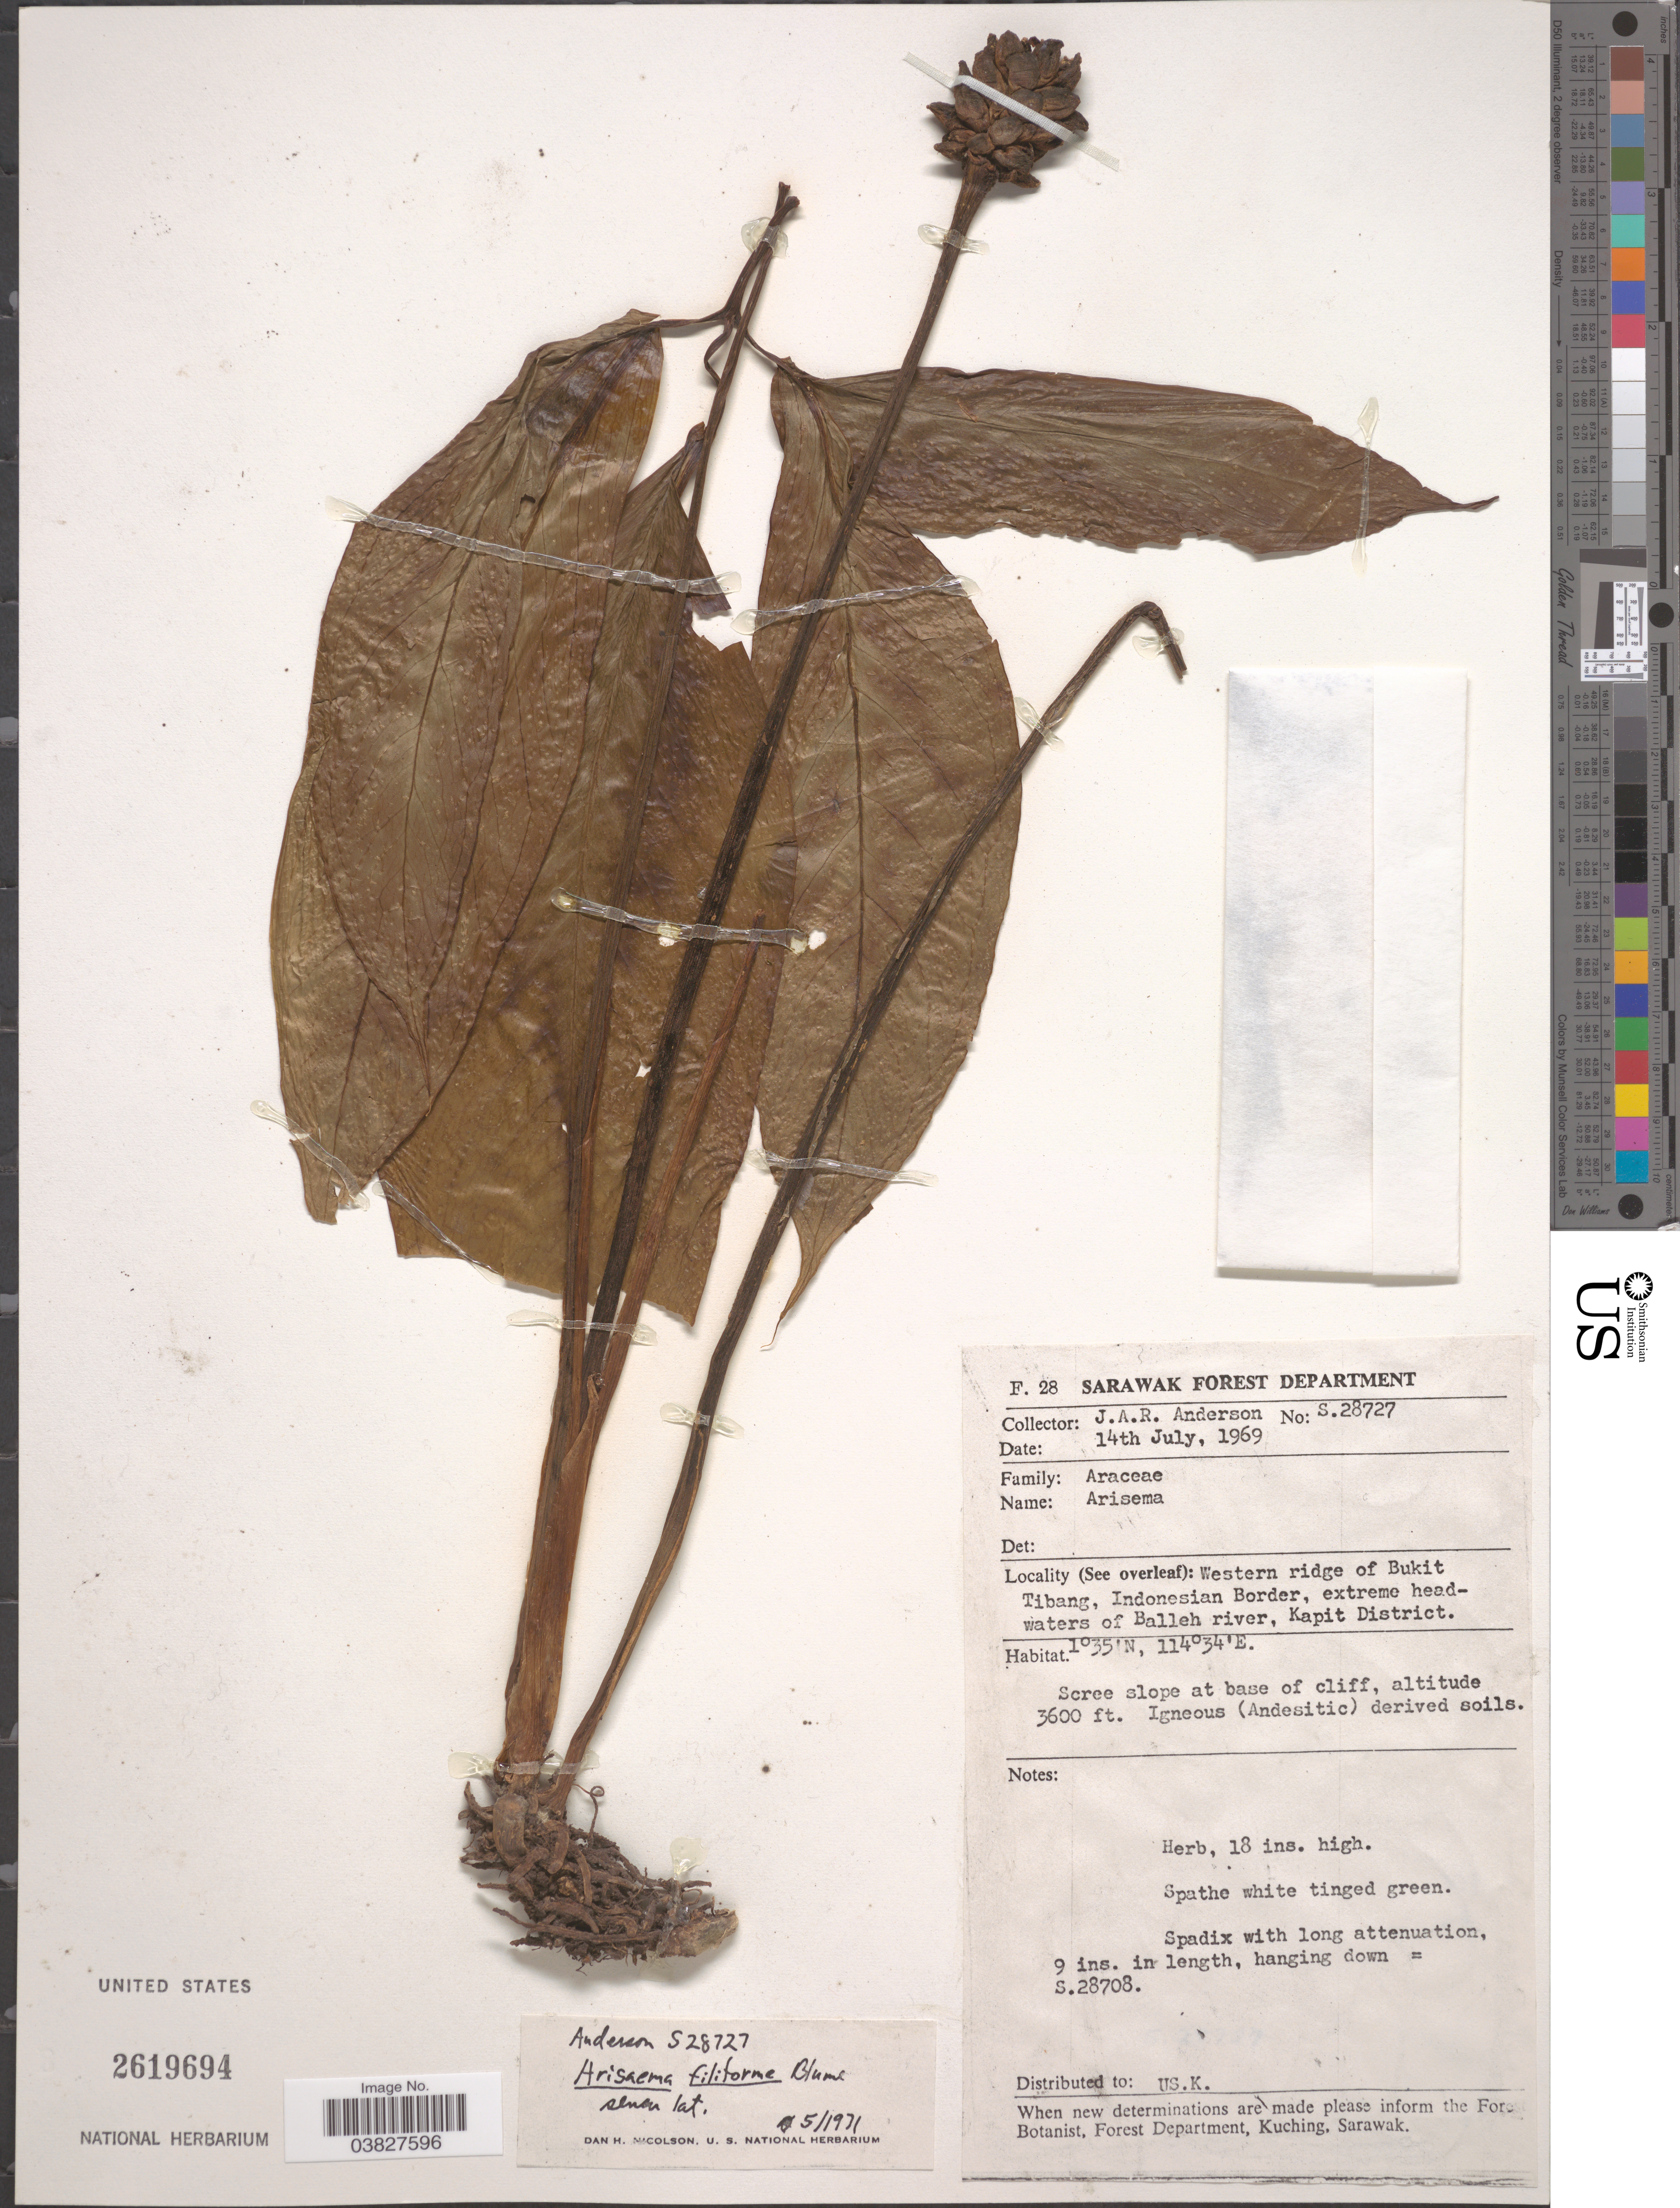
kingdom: Plantae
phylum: Tracheophyta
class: Liliopsida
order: Alismatales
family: Araceae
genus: Arisaema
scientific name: Arisaema filiforme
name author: (Reinw.) Blume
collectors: J. A. R. Anderson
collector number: S28727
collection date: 1969-07-14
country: Malaysia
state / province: Sarawak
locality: Western ridge of Bukit Tibang, Indonesian Border, extreme headwaters of Balleh river, Kapit District. Scree slope at base of cliff.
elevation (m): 1097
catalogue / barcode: US 2619694